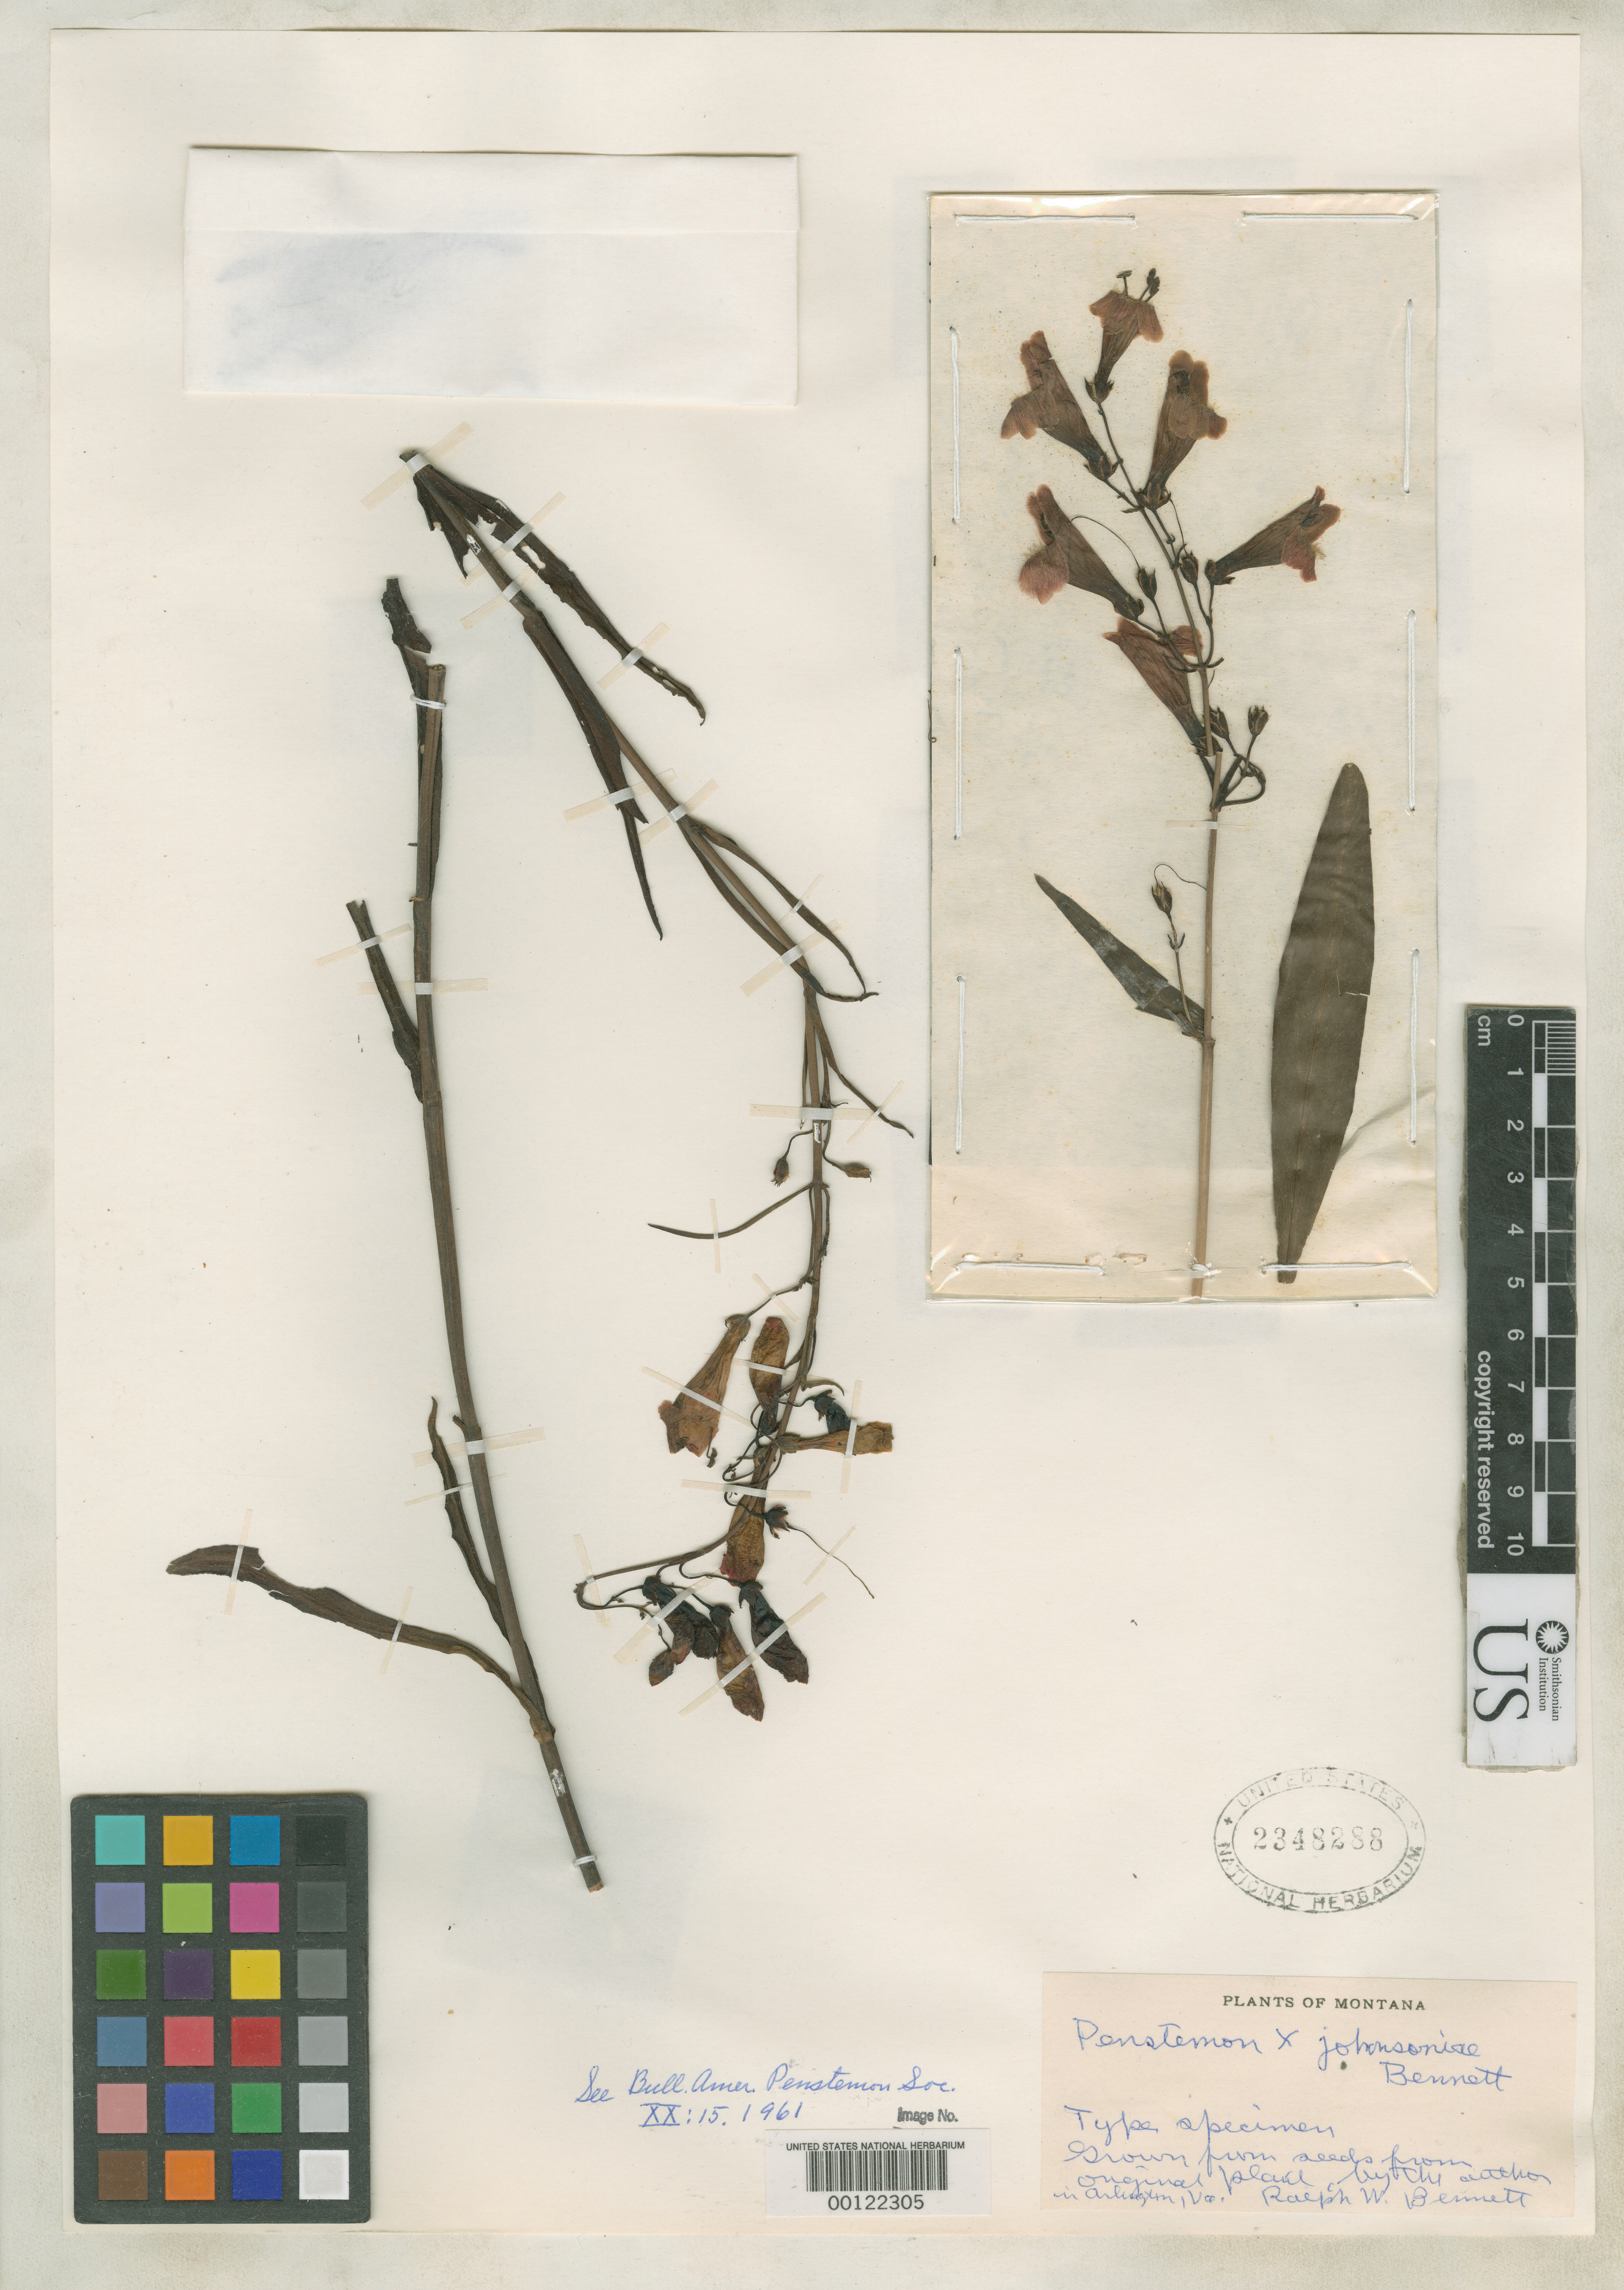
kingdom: Plantae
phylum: Tracheophyta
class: Magnoliopsida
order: Lamiales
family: Plantaginaceae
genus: Penstemon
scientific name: Penstemon johnsoniae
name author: A.W. Benn.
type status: Holotype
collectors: R. W. Bennett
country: United States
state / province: Montana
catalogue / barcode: US 2348288